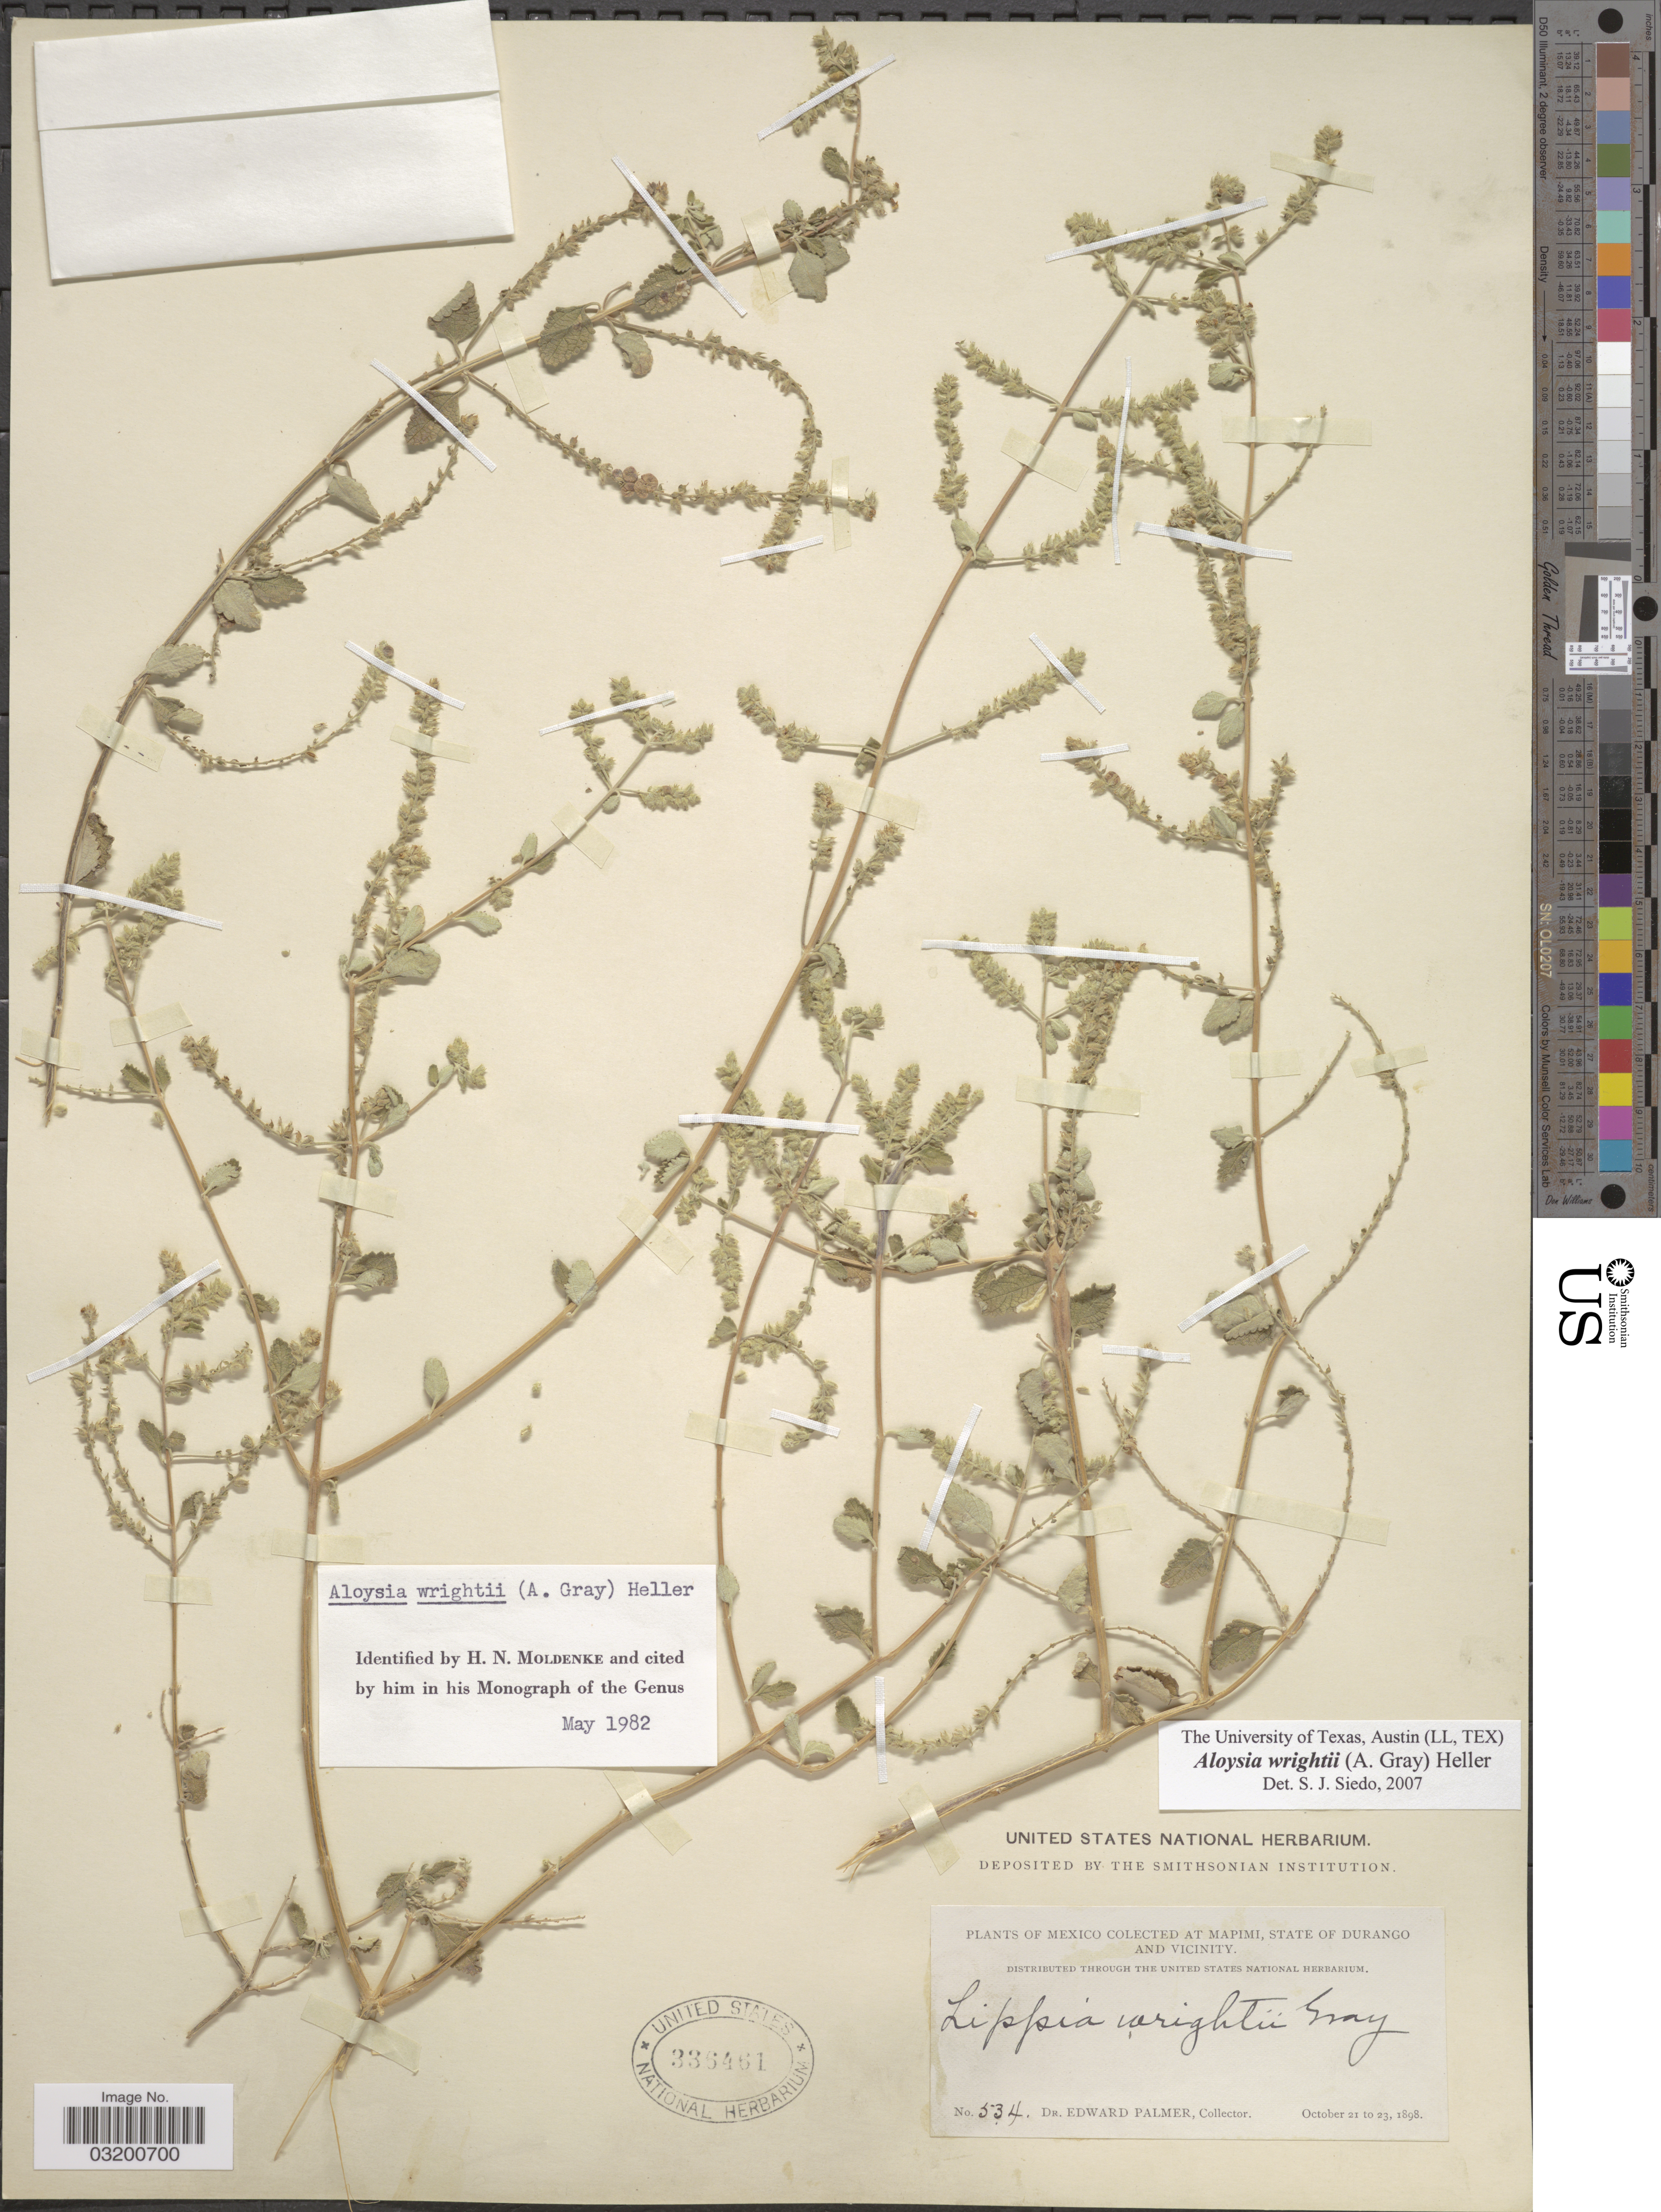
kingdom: Plantae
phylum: Tracheophyta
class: Magnoliopsida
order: Lamiales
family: Verbenaceae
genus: Aloysia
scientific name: Aloysia wrightii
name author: A. Heller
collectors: E. Palmer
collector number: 534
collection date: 1898-10-21/1898-10-23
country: Mexico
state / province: Durango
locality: At Mapimi, State of Durango and Vicinity.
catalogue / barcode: US 336461